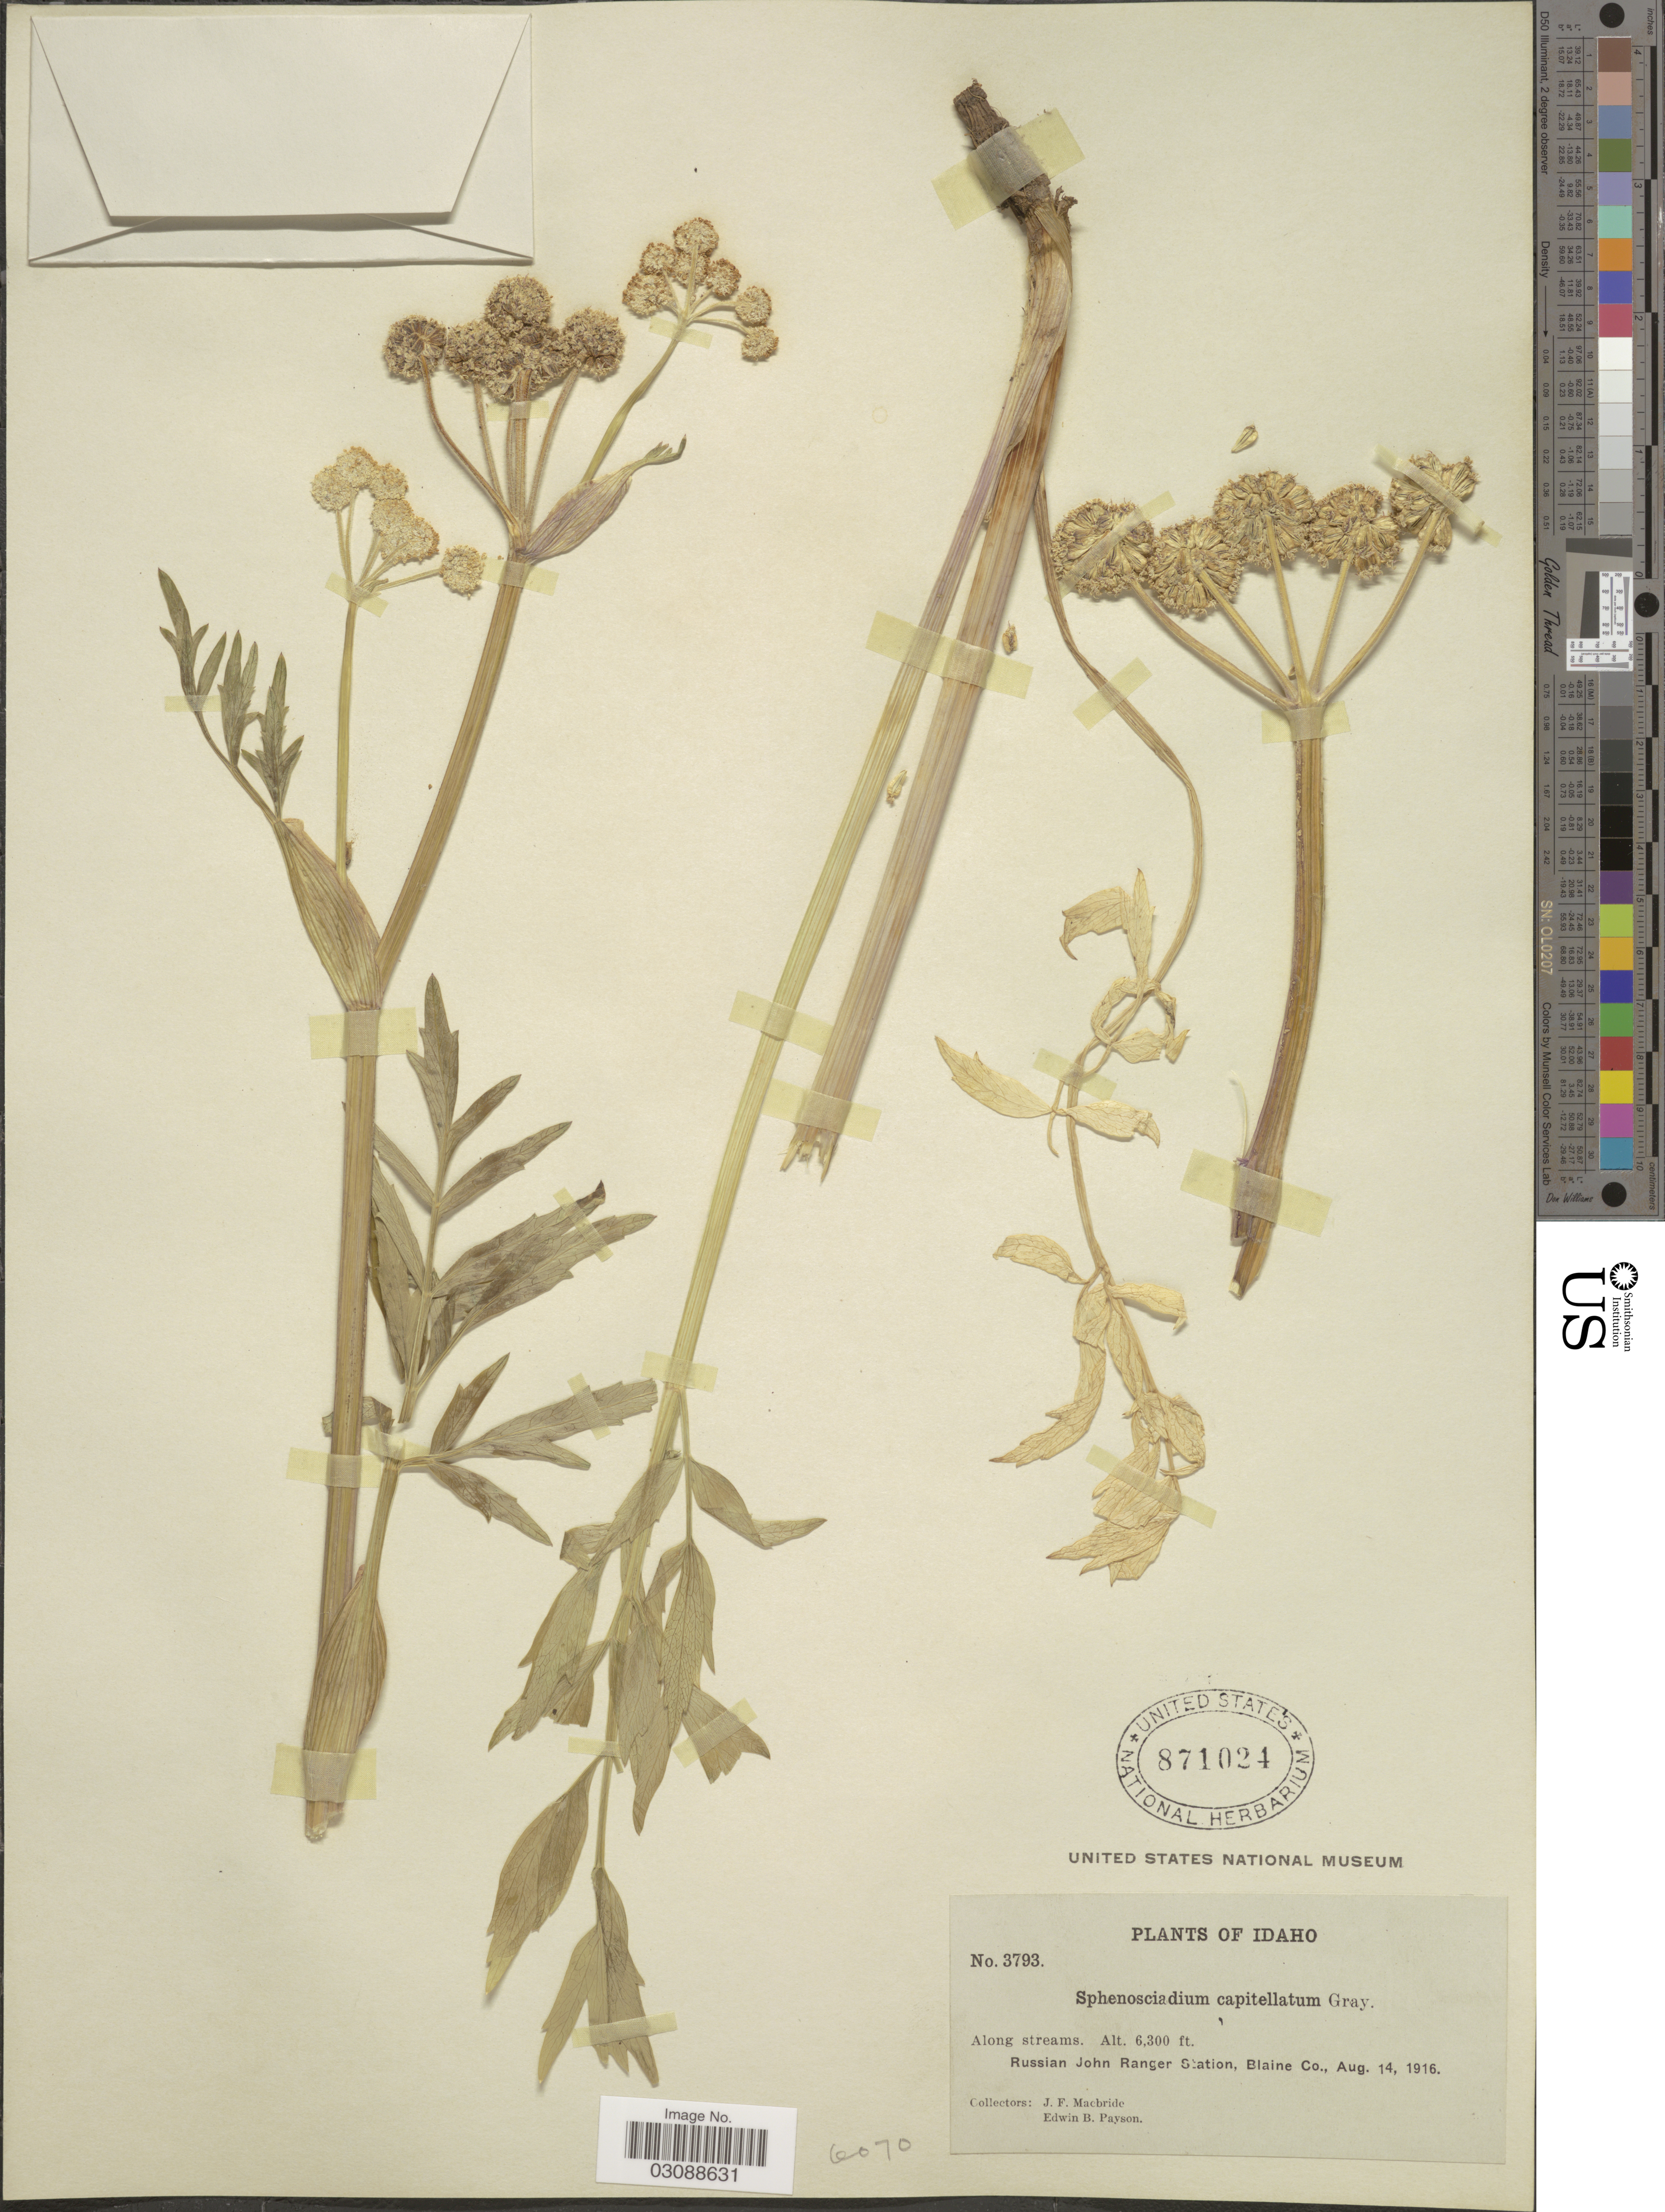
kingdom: Plantae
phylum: Tracheophyta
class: Magnoliopsida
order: Apiales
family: Apiaceae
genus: Sphenosciadium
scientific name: Sphenosciadium capitellatum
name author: A. Gray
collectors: J. F. Macbride & E. B. Payson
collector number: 3793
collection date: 1916-08-14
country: United States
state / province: Idaho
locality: Russian John Ranger Station, Blaine Co.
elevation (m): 1920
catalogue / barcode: US 871024